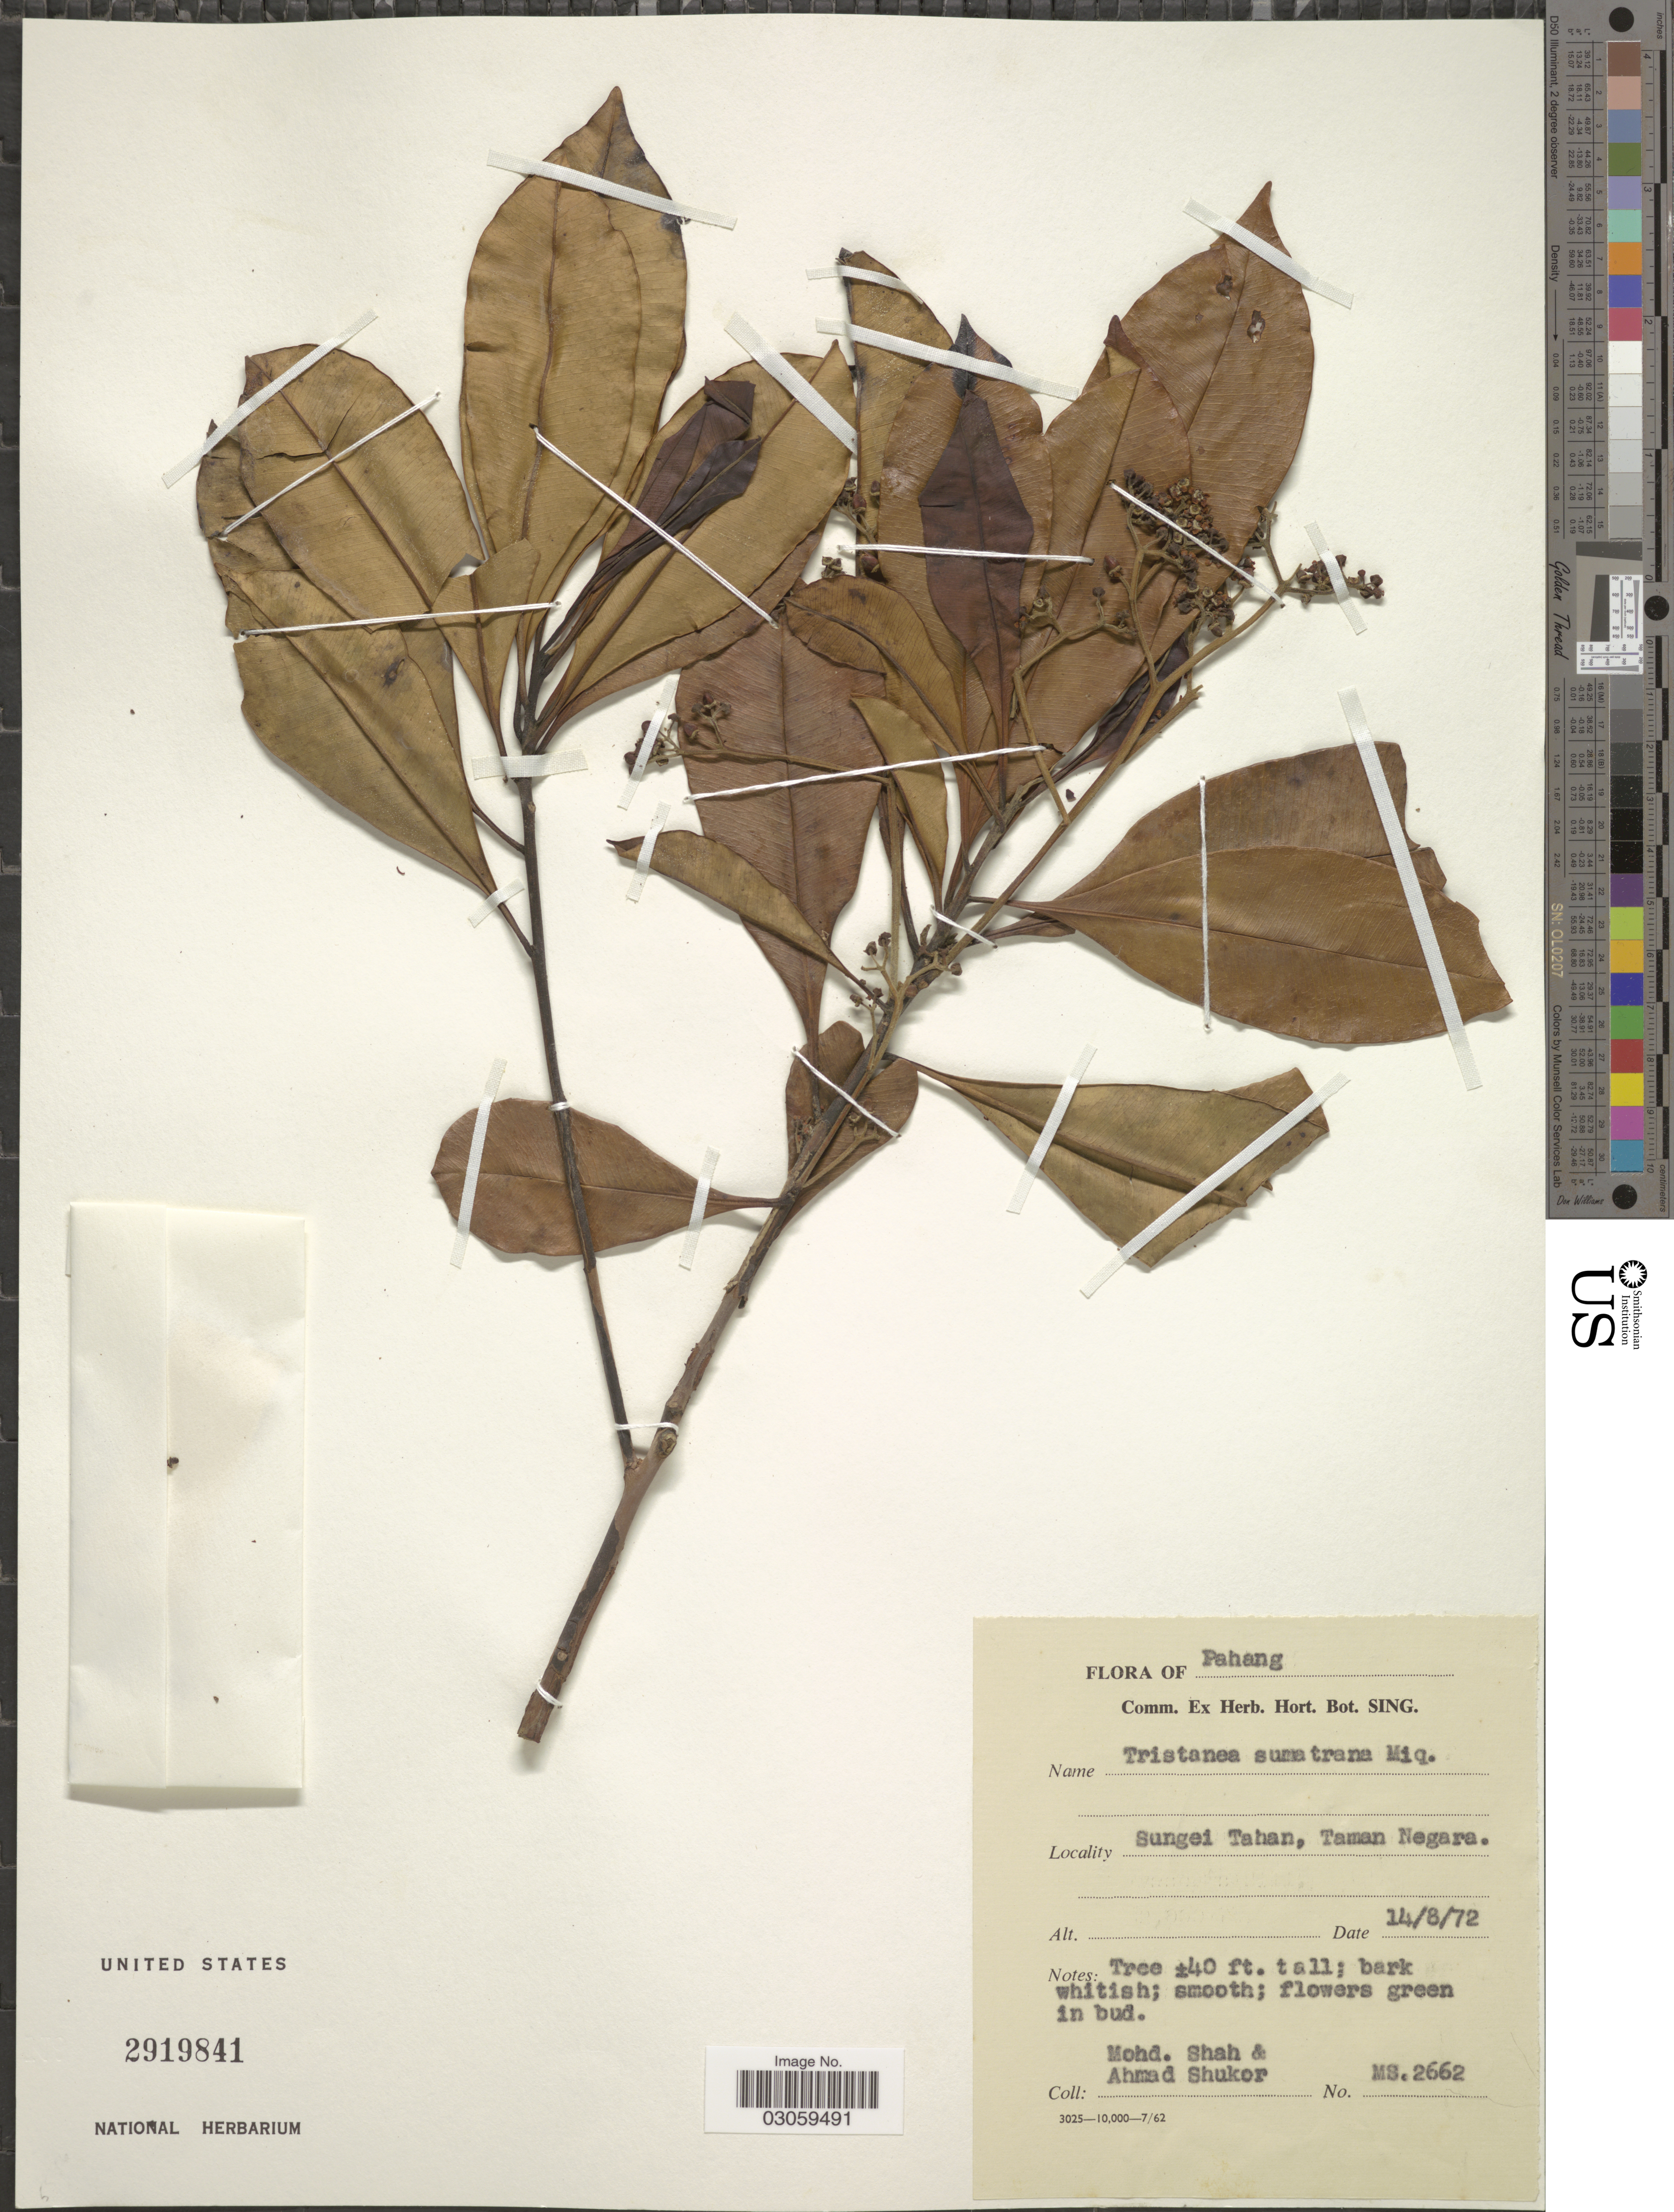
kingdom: Plantae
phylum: Tracheophyta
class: Magnoliopsida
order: Myrtales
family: Myrtaceae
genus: Tristaniopsis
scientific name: Tristaniopsis whiteana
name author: (Griff.) P.G. Wilson & J. T. Waterh.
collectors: M. Shah & A. Shukor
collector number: MS.2662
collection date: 1972-08-14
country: Malaysia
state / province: Pahang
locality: Sungei Tahan, Taman Negara.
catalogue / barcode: US 2919841